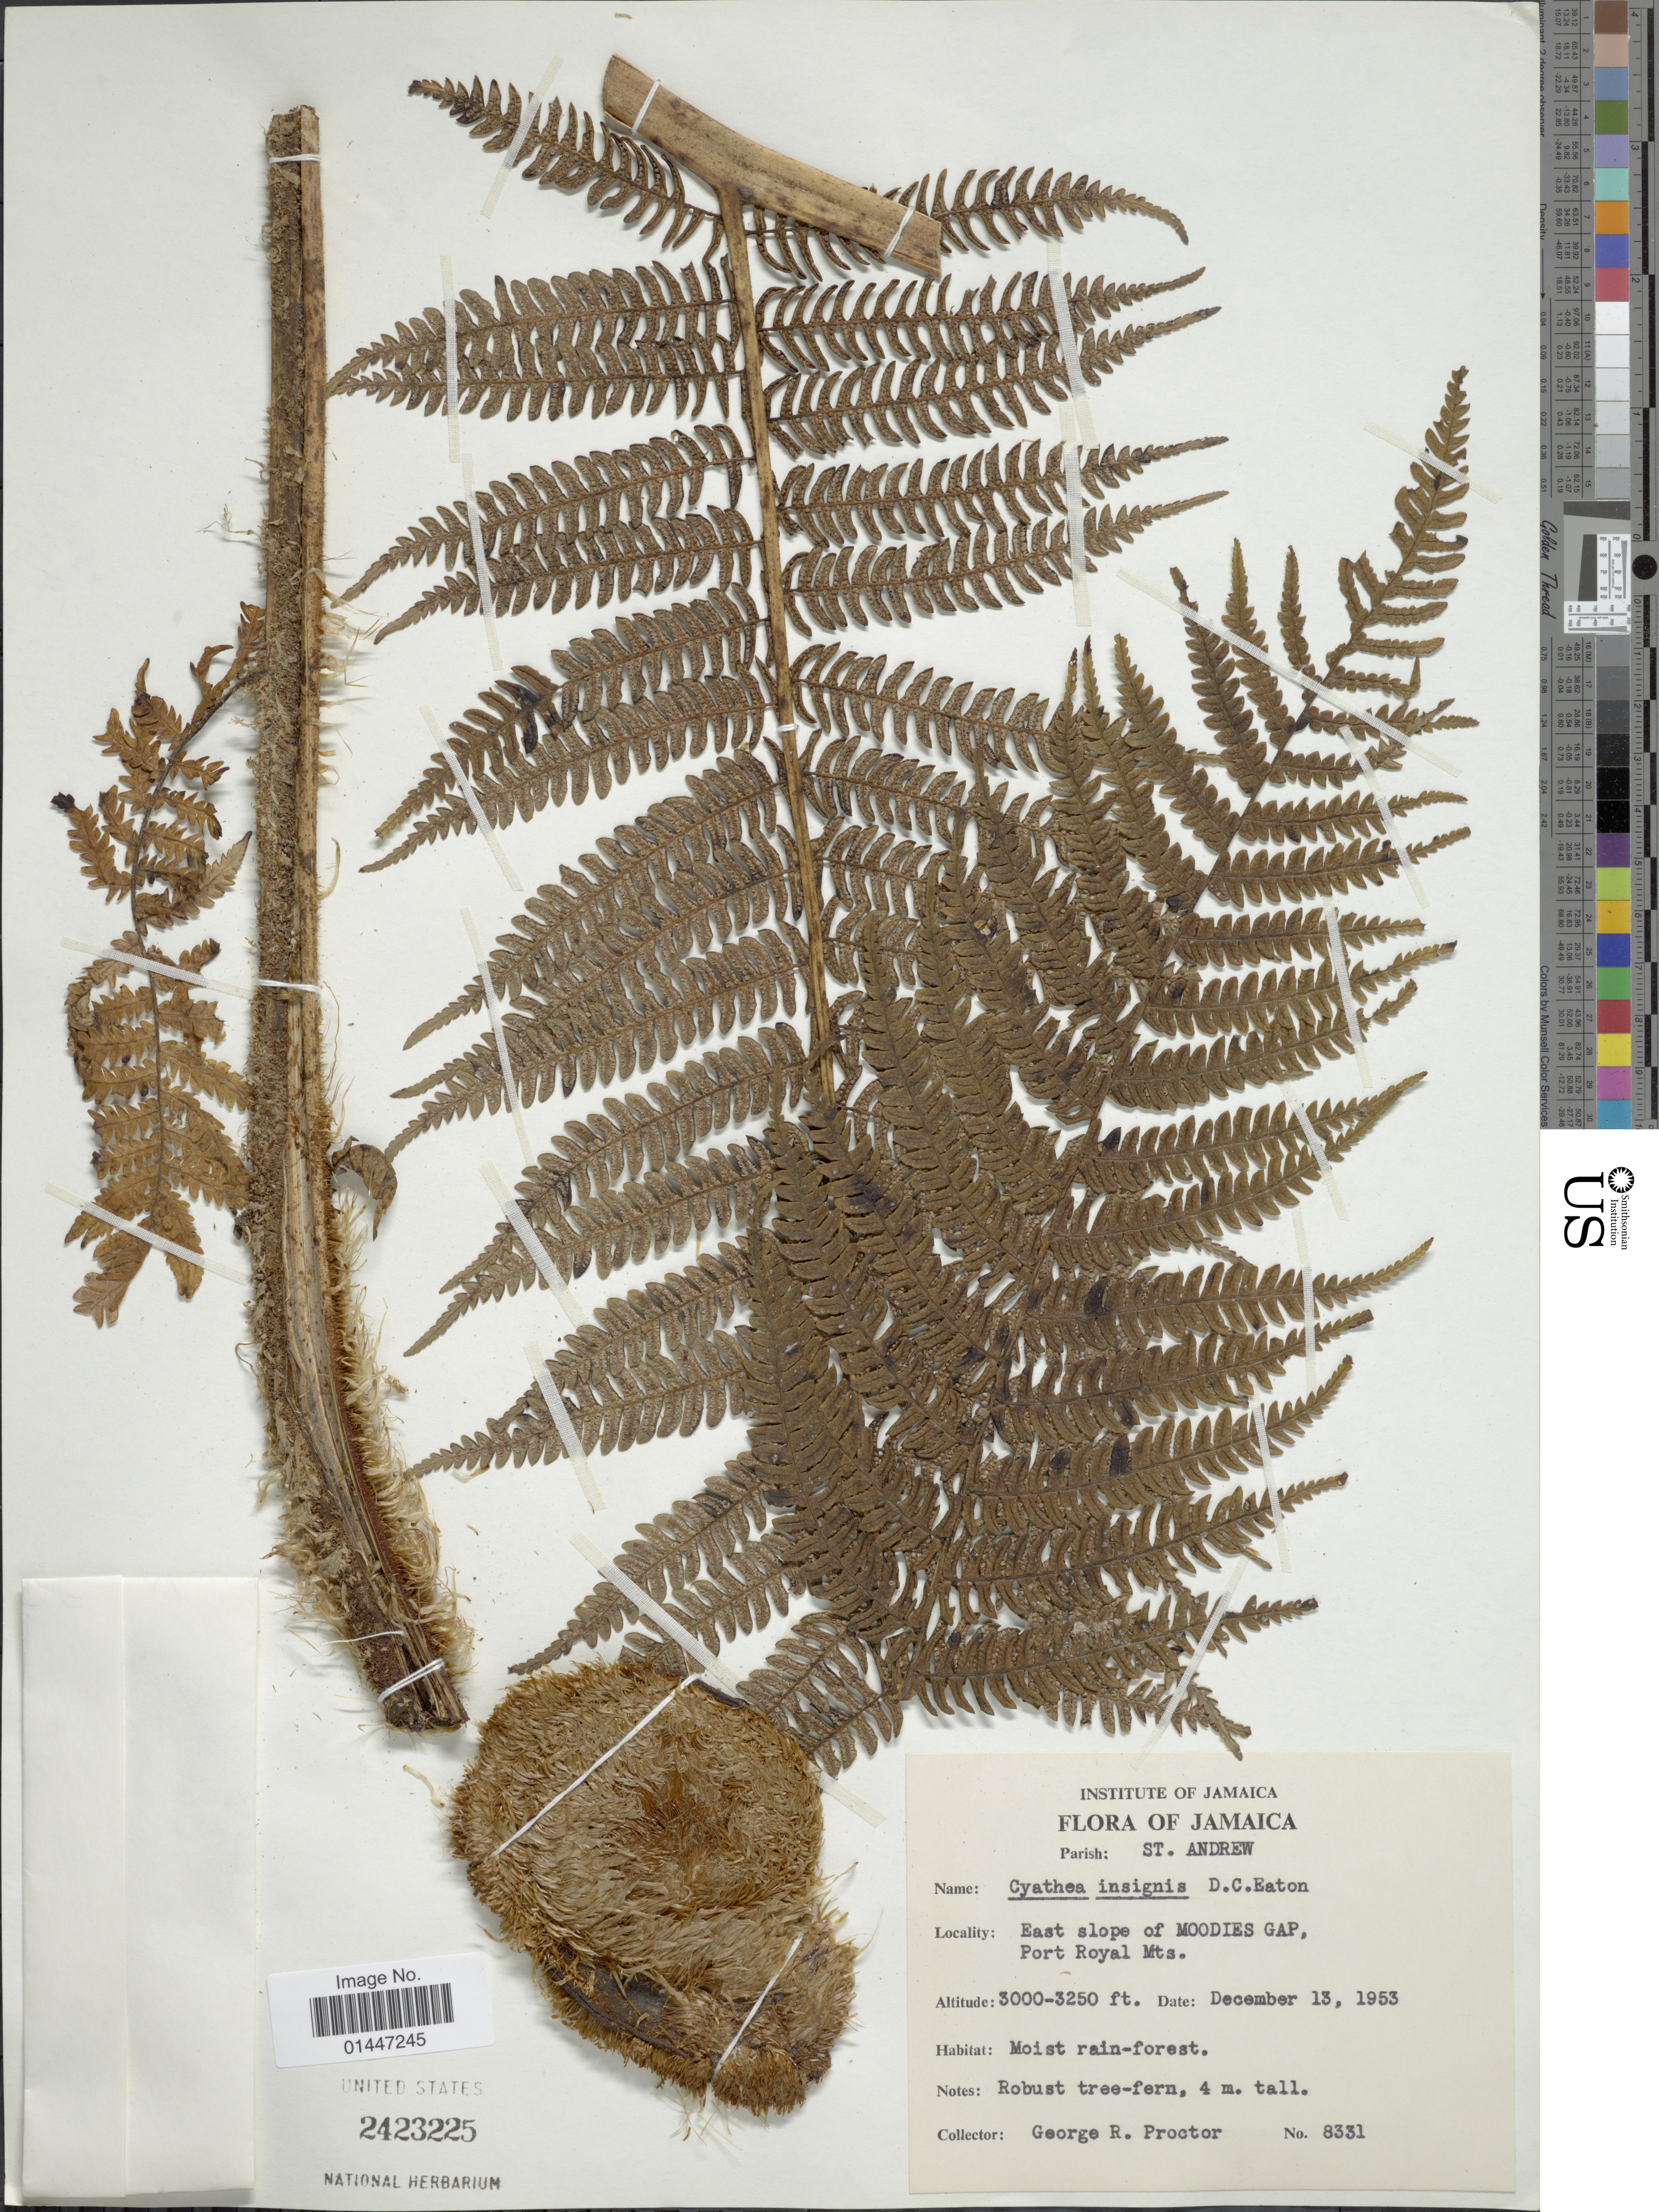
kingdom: Plantae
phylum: Tracheophyta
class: Polypodiopsida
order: Cyatheales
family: Cyatheaceae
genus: Sphaeropteris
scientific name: Sphaeropteris insignis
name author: (Eaton) R.M. Tryon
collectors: G. R. Proctor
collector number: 8331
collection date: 1953-12-13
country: Jamaica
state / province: Saint Andrew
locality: East slope of Moodies Gap, Port Royal Mts.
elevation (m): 914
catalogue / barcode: US 2423225